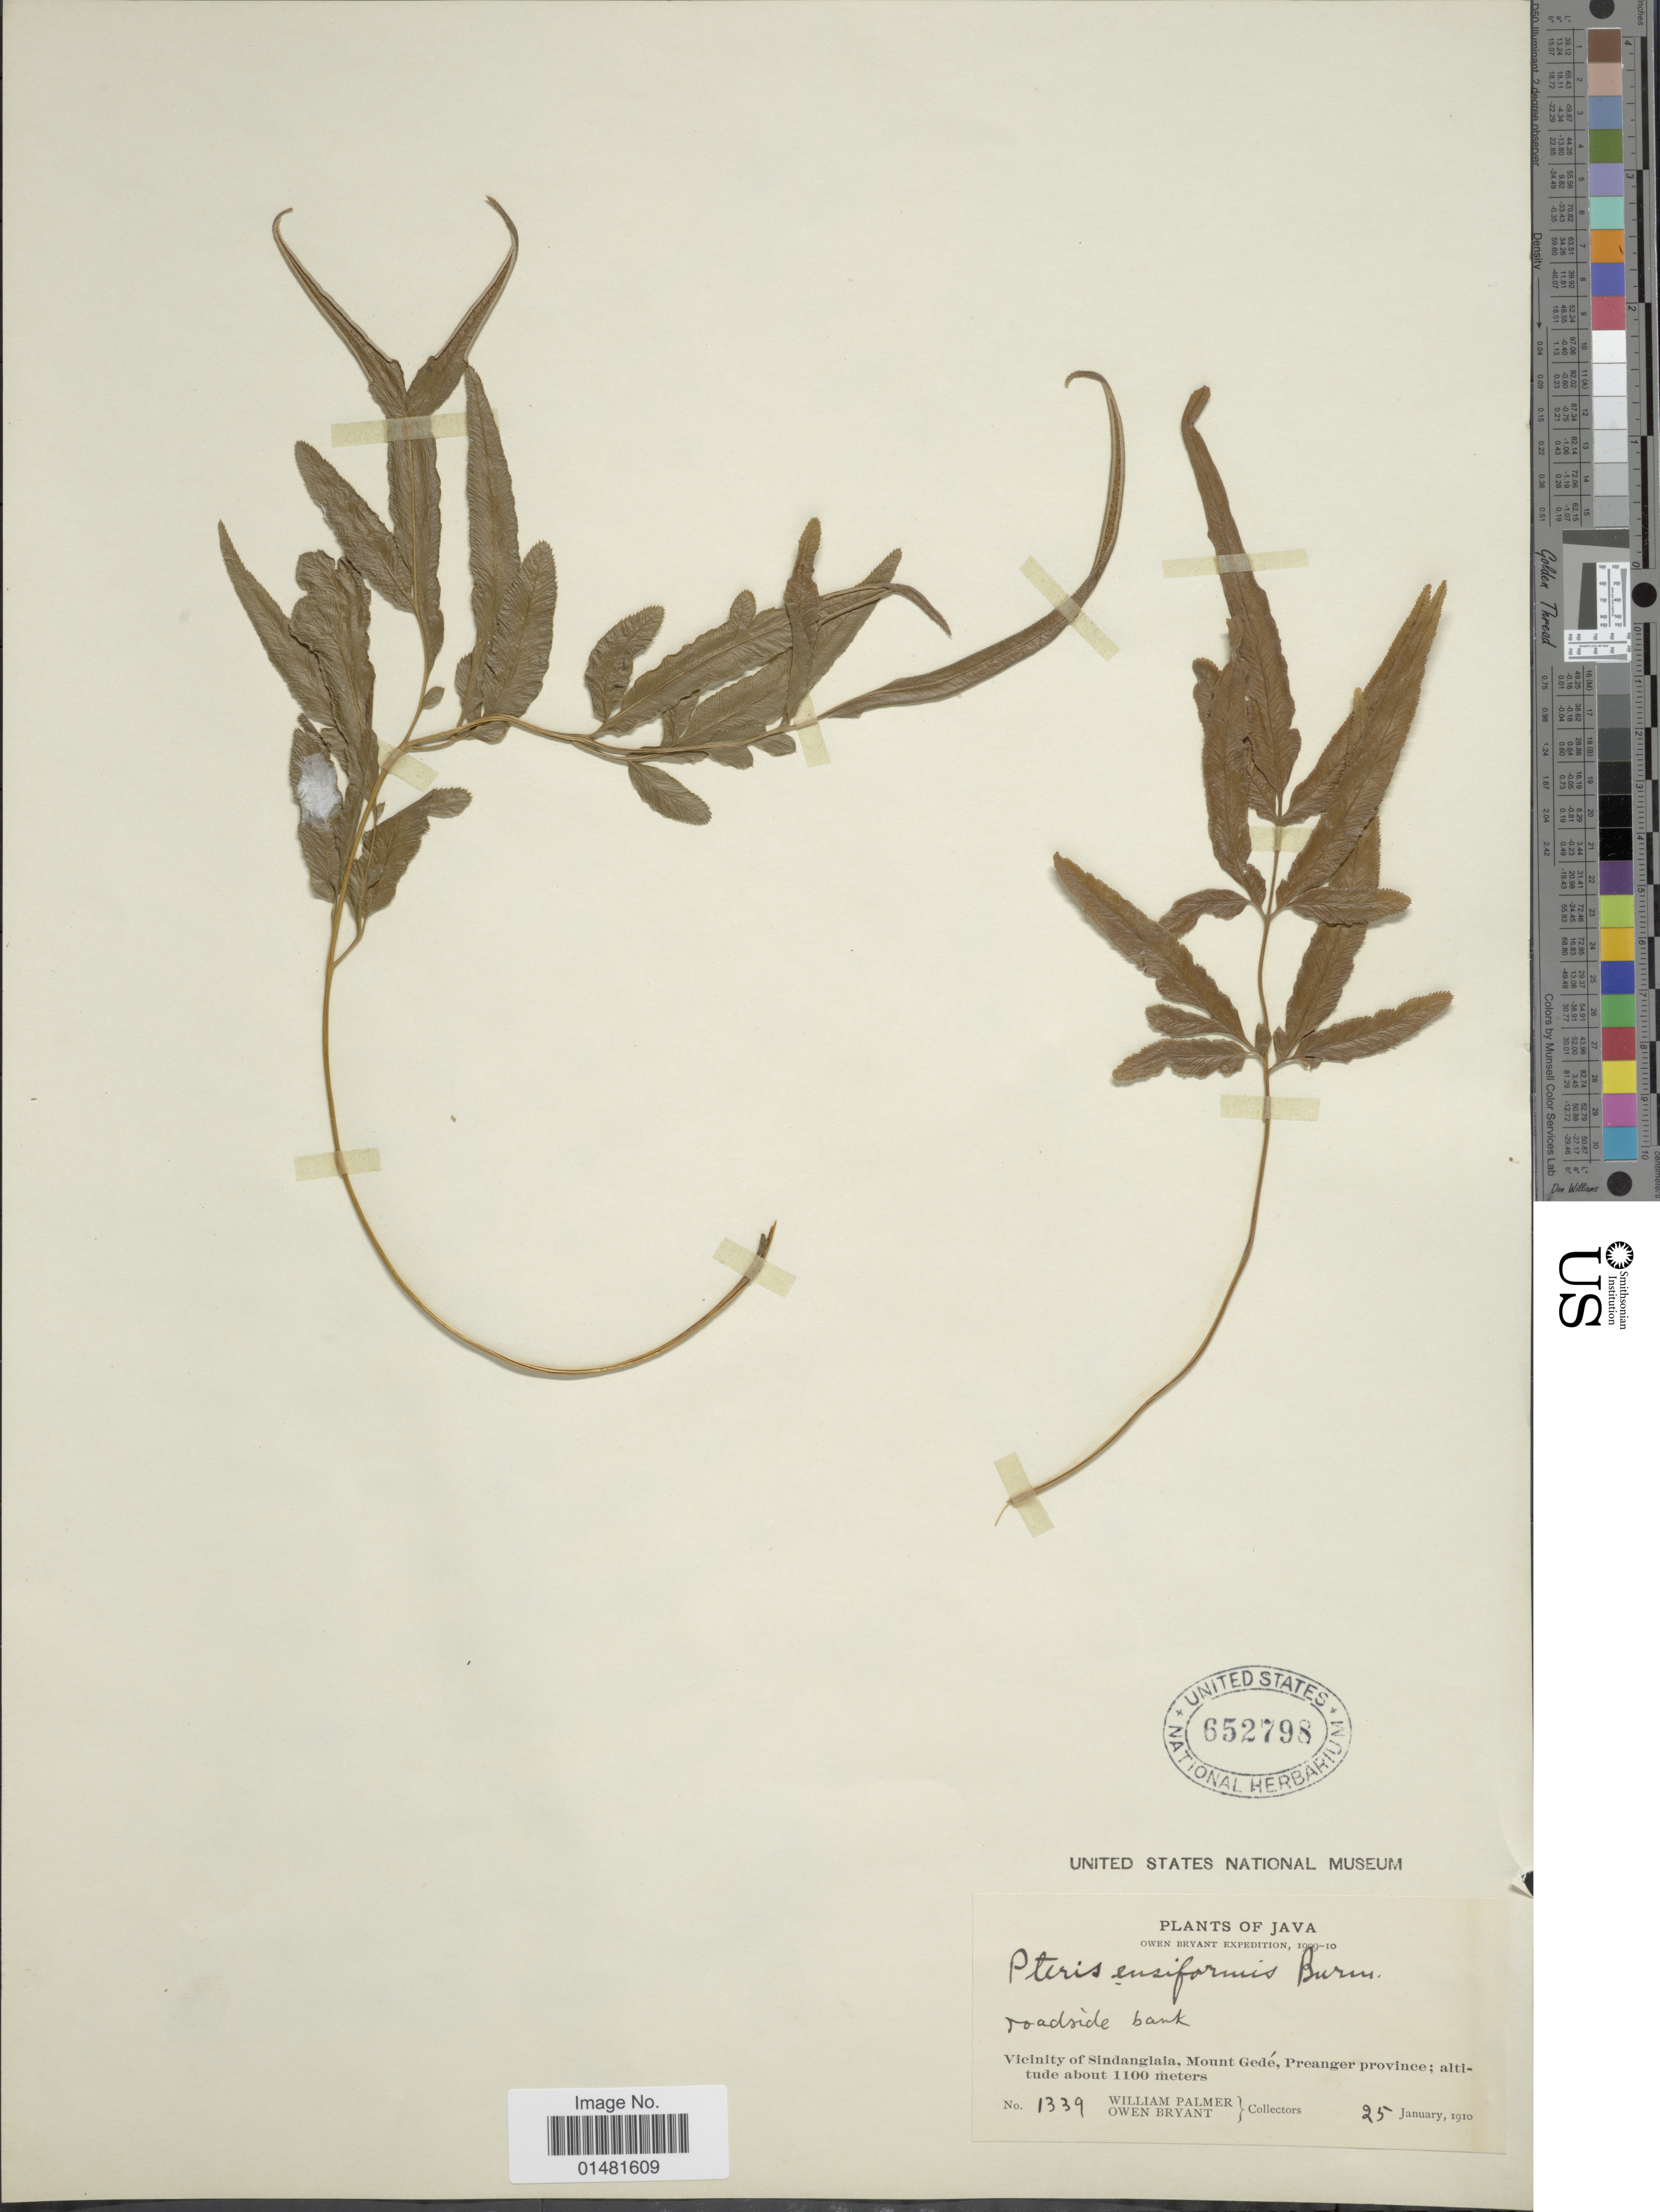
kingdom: Plantae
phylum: Tracheophyta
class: Polypodiopsida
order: Polypodiales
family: Pteridaceae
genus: Pteris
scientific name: Pteris ensiformis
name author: Burm. f.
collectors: W. Palmer & O. Bryant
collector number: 1339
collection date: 1910-01-25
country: Indonesia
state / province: Java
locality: Vicinity of Sindanglaia, Mount Gedé, Preanger province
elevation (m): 1100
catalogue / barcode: US 652798